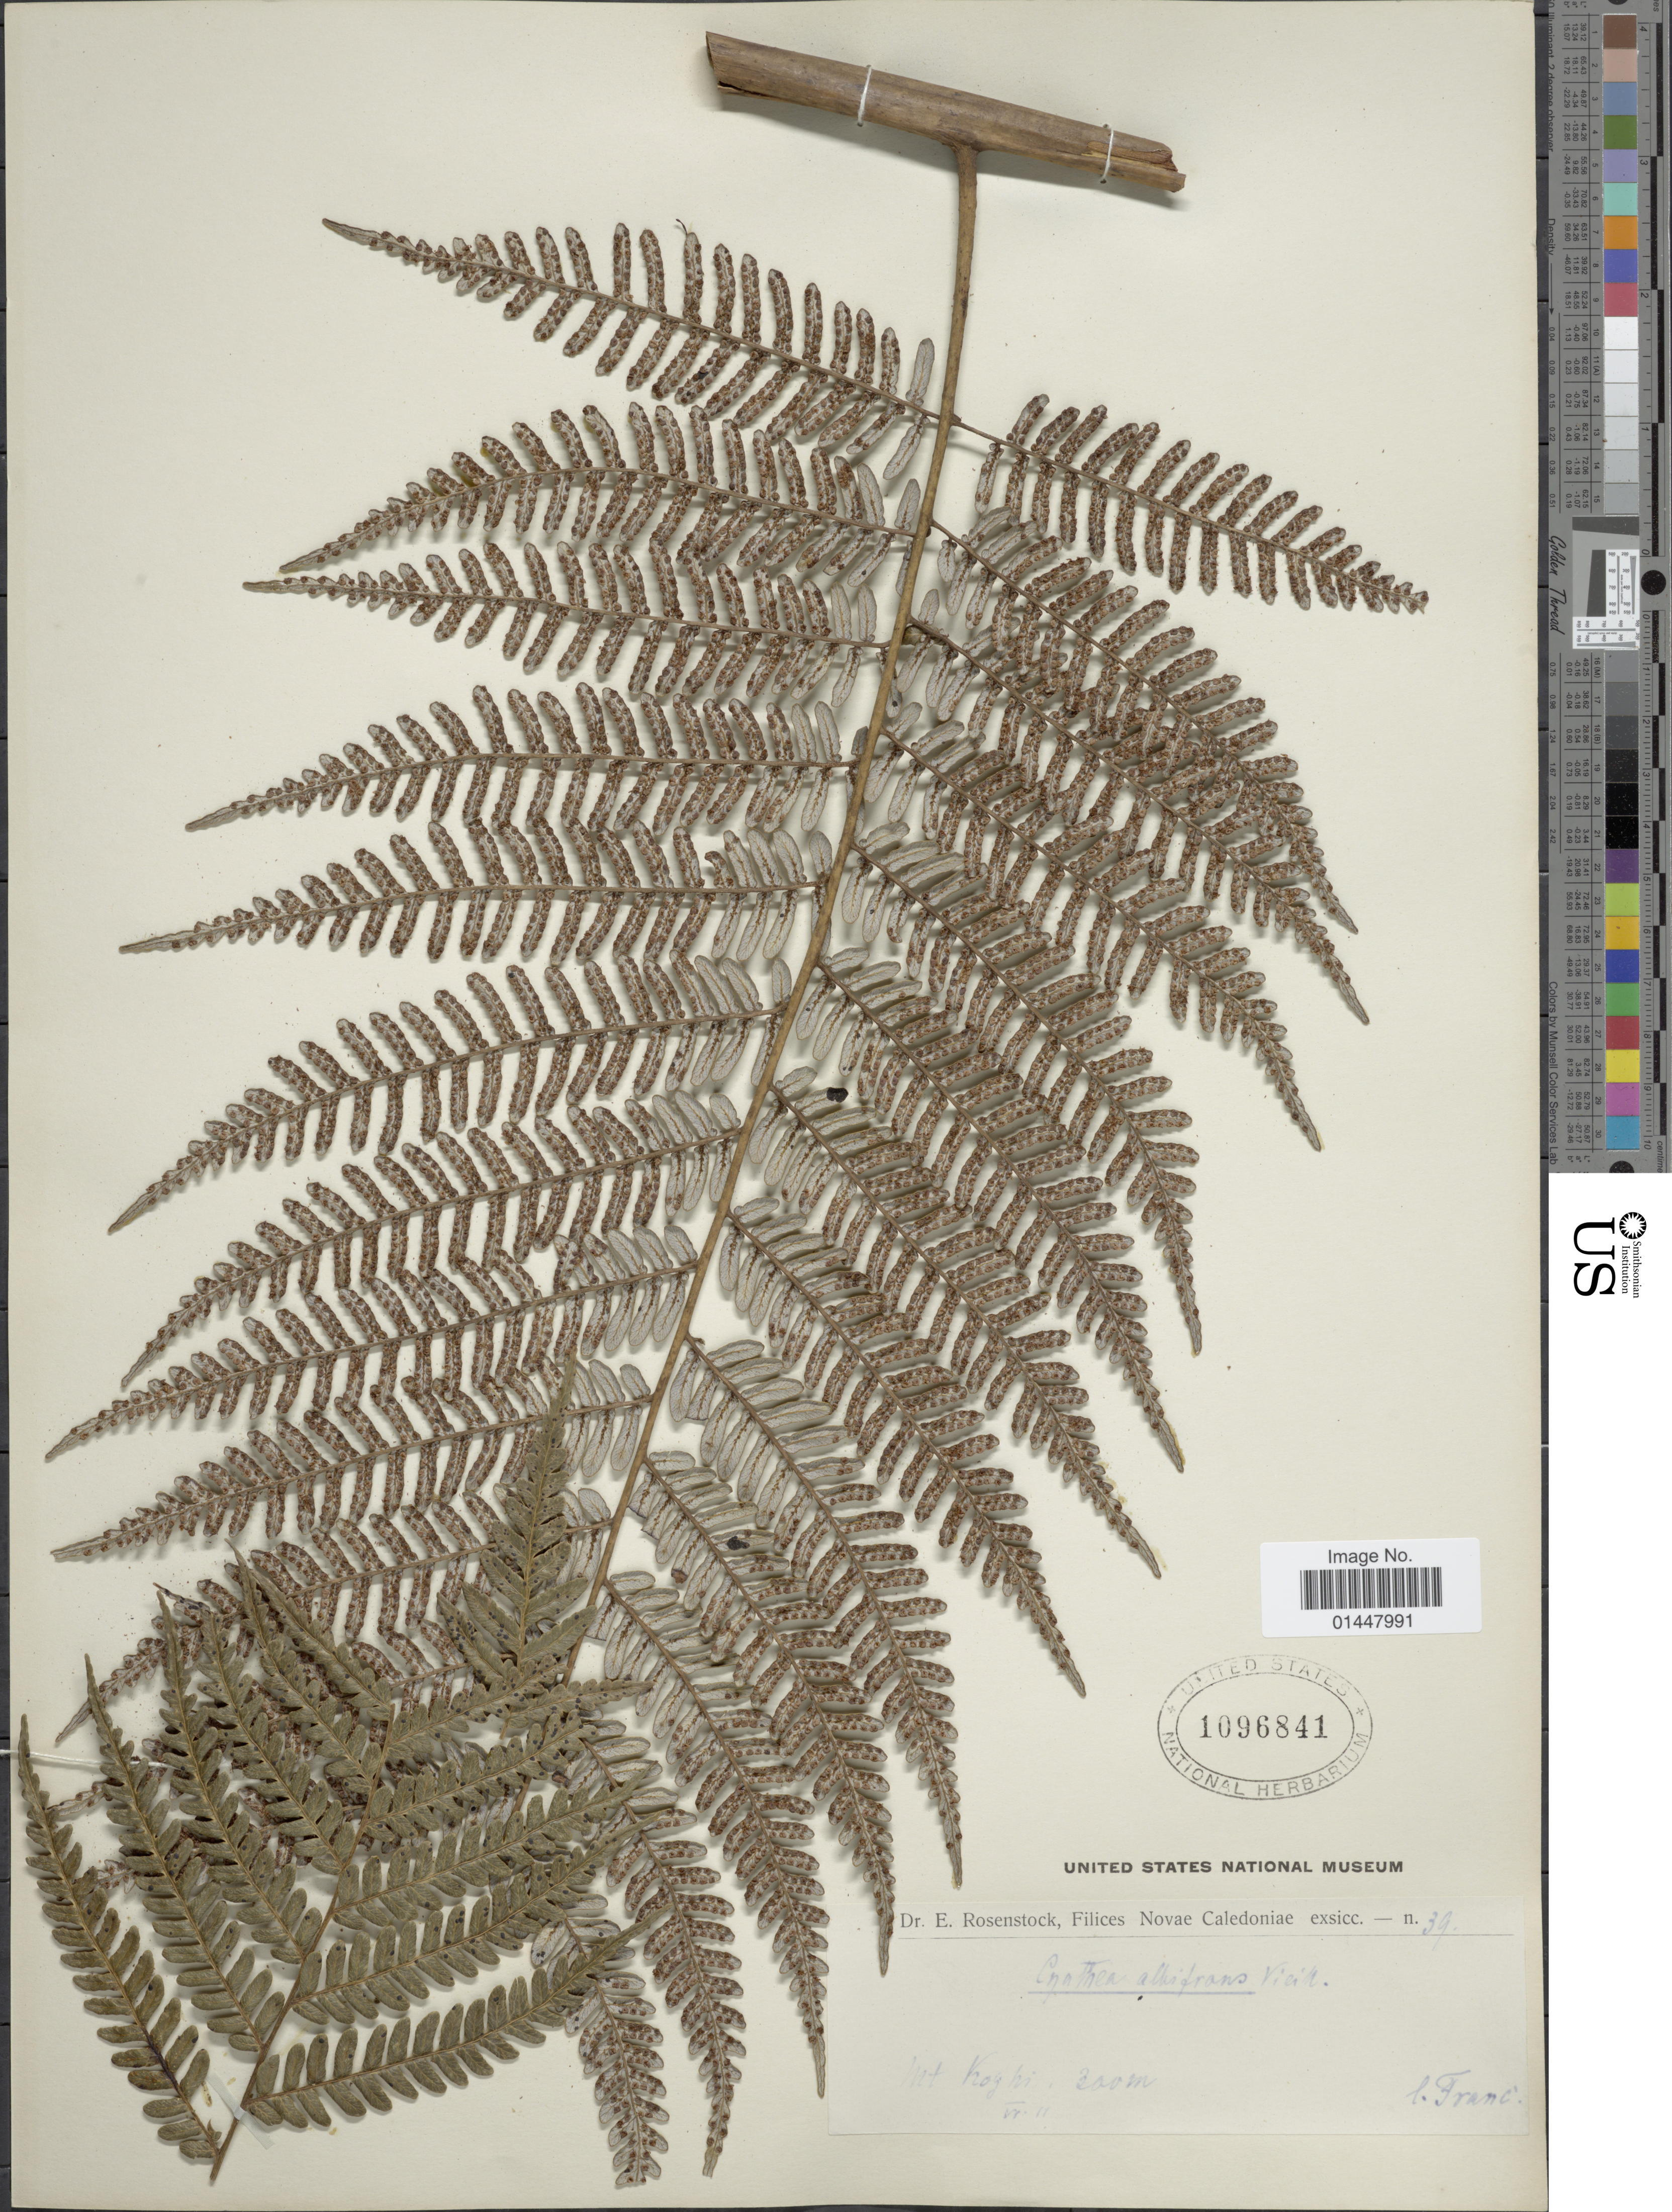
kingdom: Plantae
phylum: Tracheophyta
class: Polypodiopsida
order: Cyatheales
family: Cyatheaceae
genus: Sphaeropteris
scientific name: Sphaeropteris albifrons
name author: (Vieill. ex E. Fourn.) R.M. Tryon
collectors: I. Franc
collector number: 39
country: New Caledonia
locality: Mt. Koghi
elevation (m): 300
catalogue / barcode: US 1096841